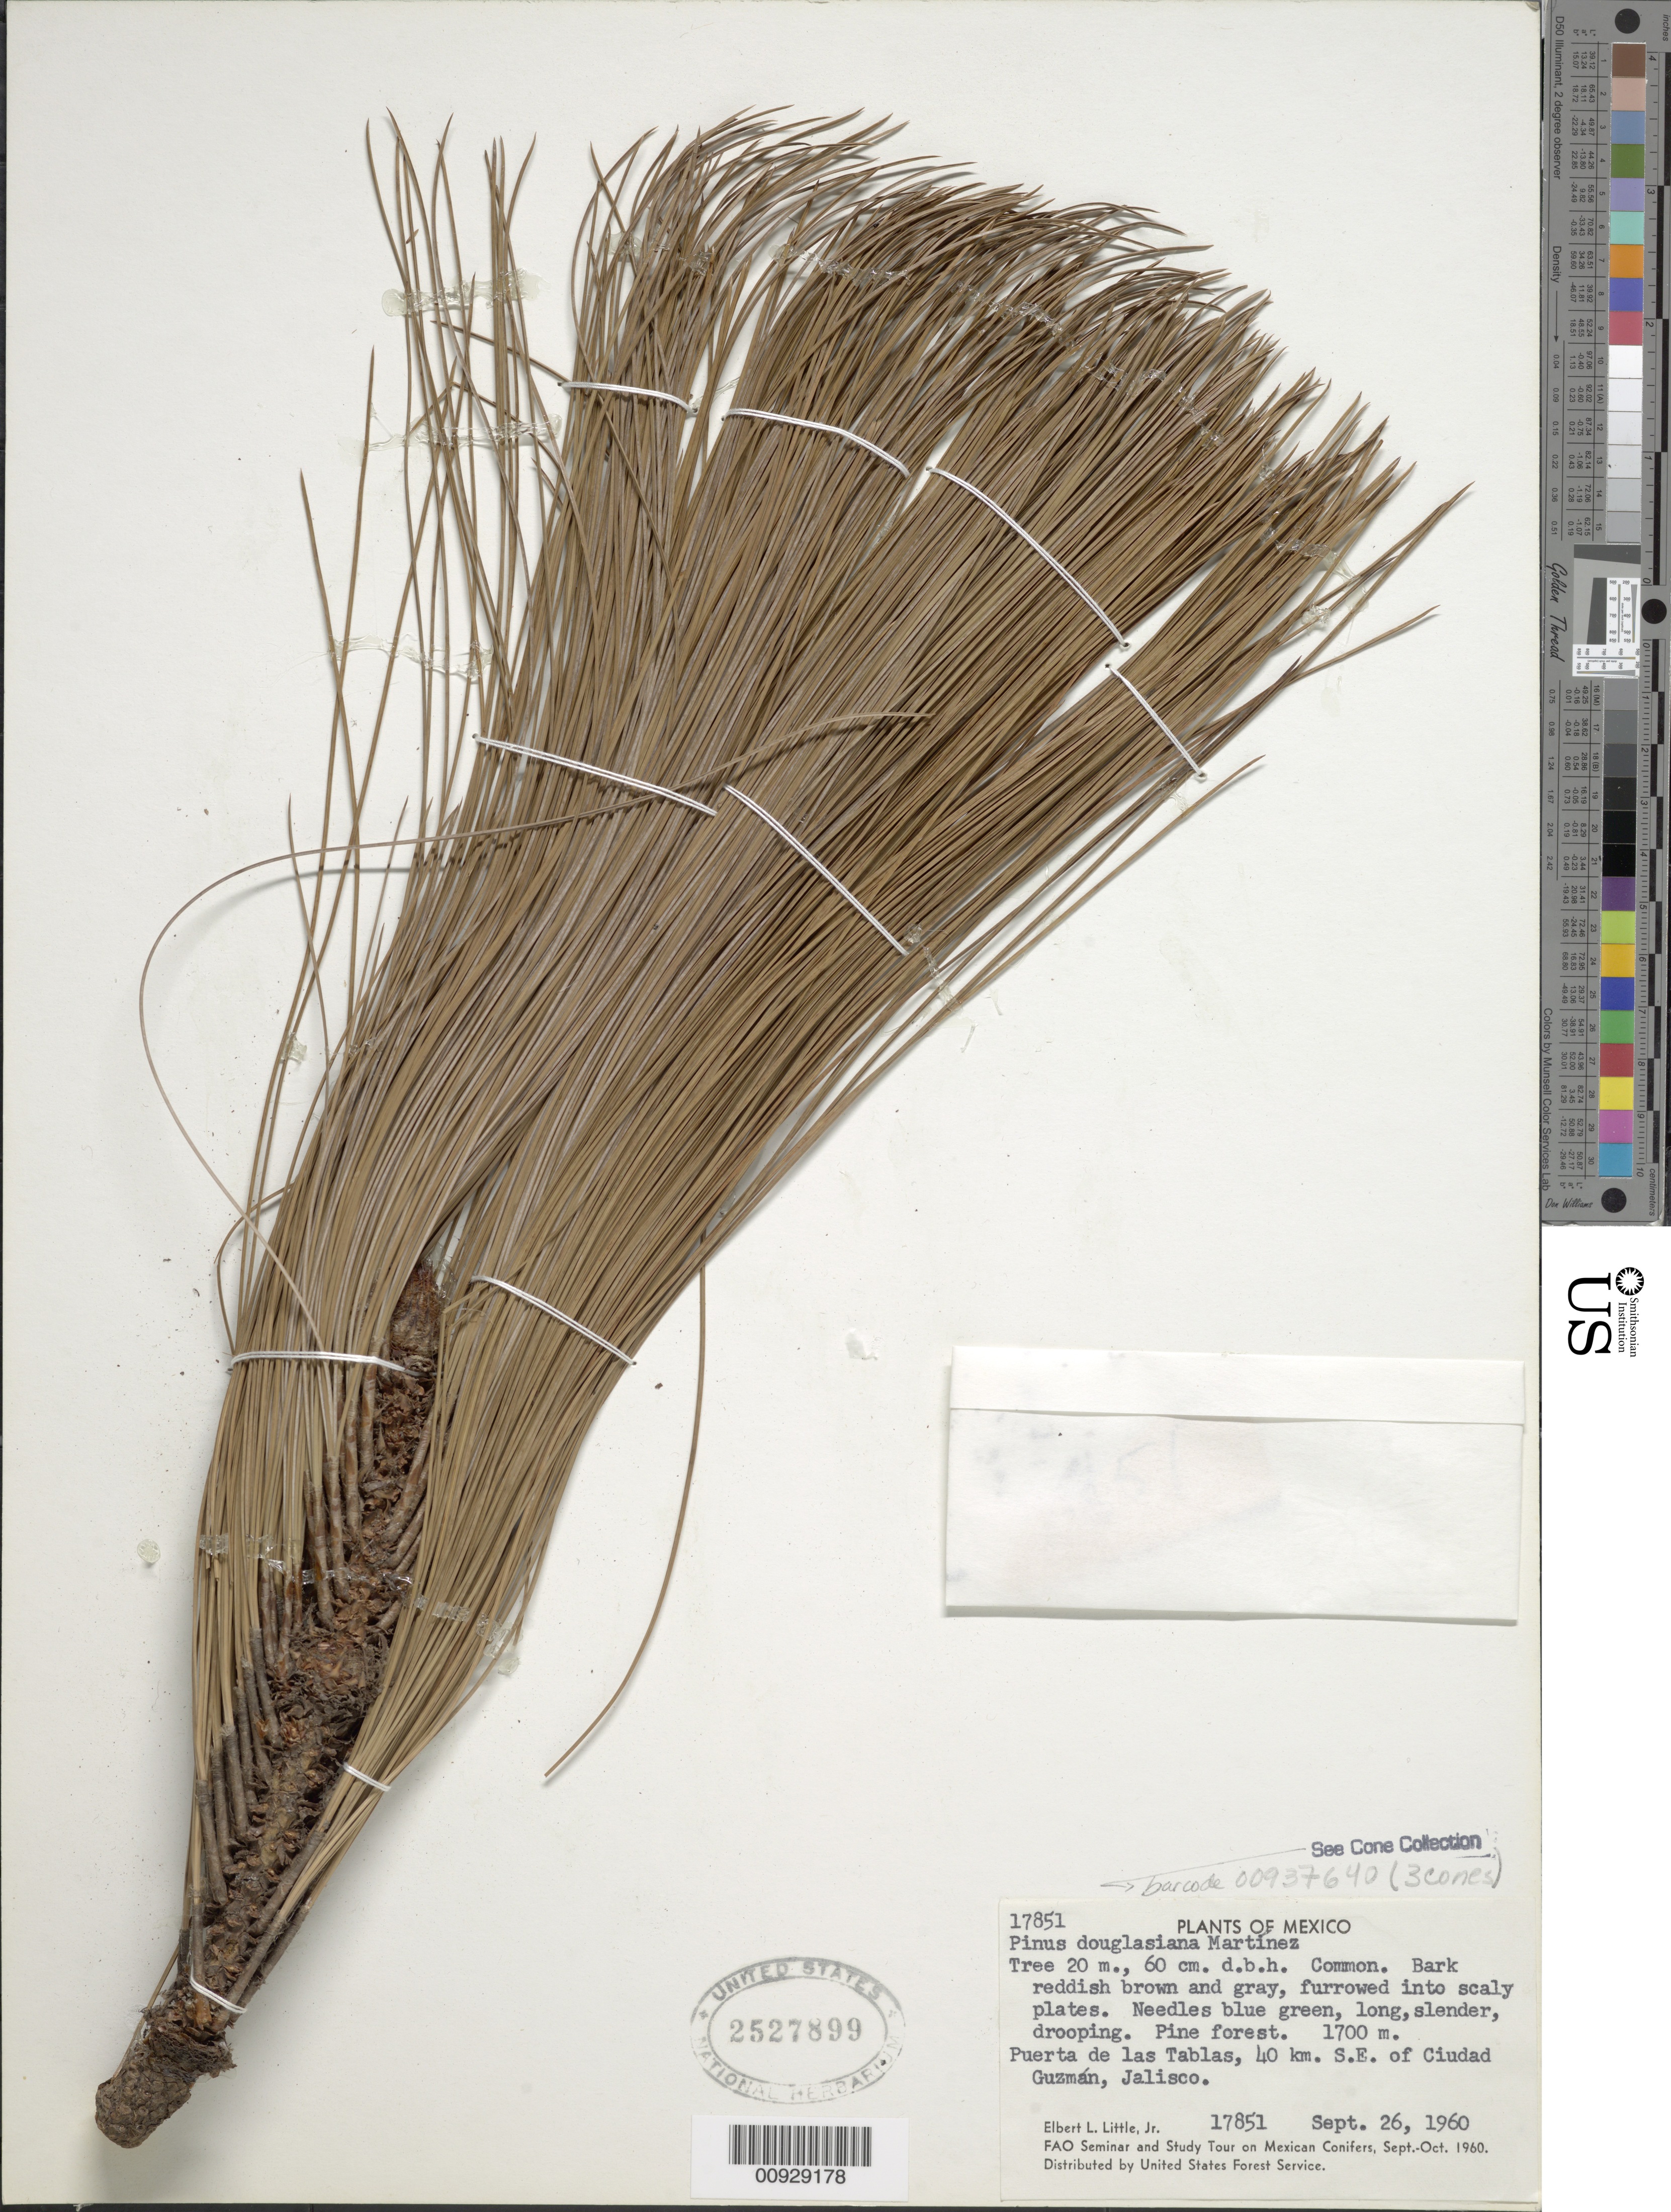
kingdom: Plantae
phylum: Tracheophyta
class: Pinopsida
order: Pinales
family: Pinaceae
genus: Pinus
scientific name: Pinus douglasiana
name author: Martínez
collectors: E. L. Little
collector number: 17851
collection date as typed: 26 Sep 1960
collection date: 1960-09-26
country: Mexico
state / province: Jalisco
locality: Puerta de las Tablas, 40 km. SE of Ciudad Guzmán.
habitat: Pine forest.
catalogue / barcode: US 2527899